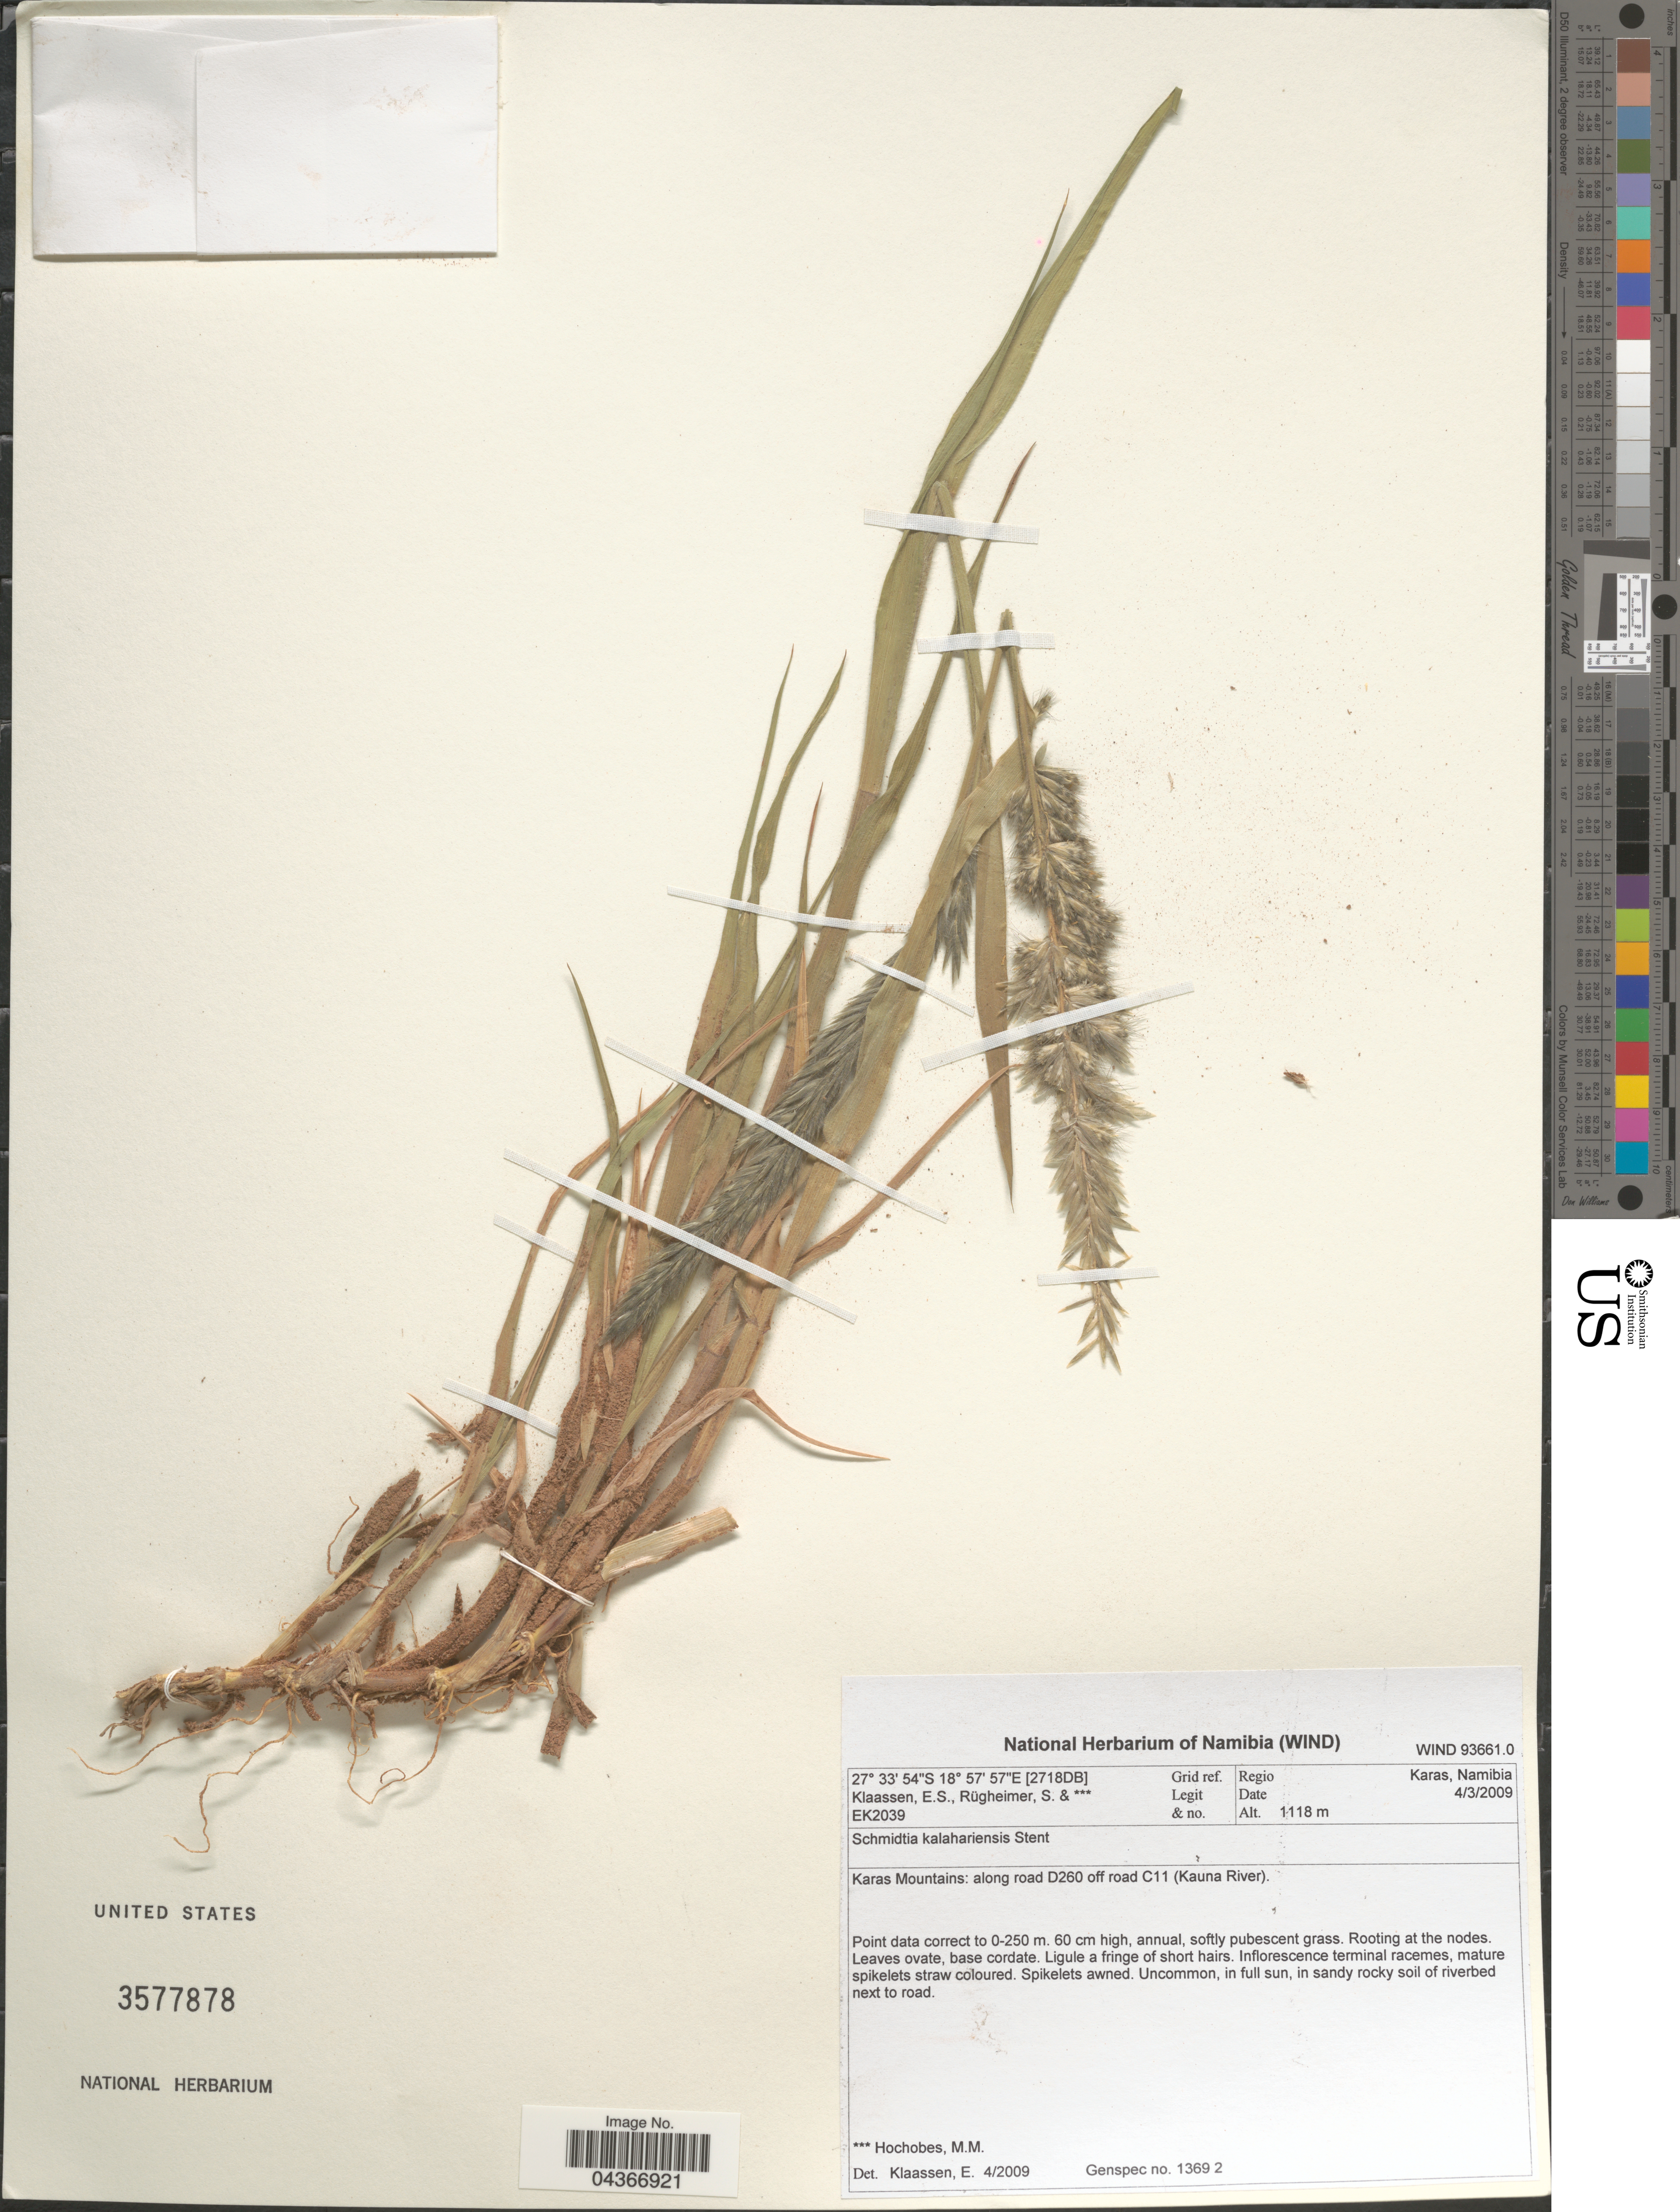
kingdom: Plantae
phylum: Tracheophyta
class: Liliopsida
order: Poales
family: Poaceae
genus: Schmidtia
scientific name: Schmidtia kalahariensis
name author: Stent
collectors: E. S. Klaassen, S. Rugheimer & M. Hochobes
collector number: EK2039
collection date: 2009-03-04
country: Namibia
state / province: Karas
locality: Grid ref. [2718DB]. Regio Karas. Karas Mountains: along road D260 off road C11 (Kauna River).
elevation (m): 1118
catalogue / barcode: US 3577878